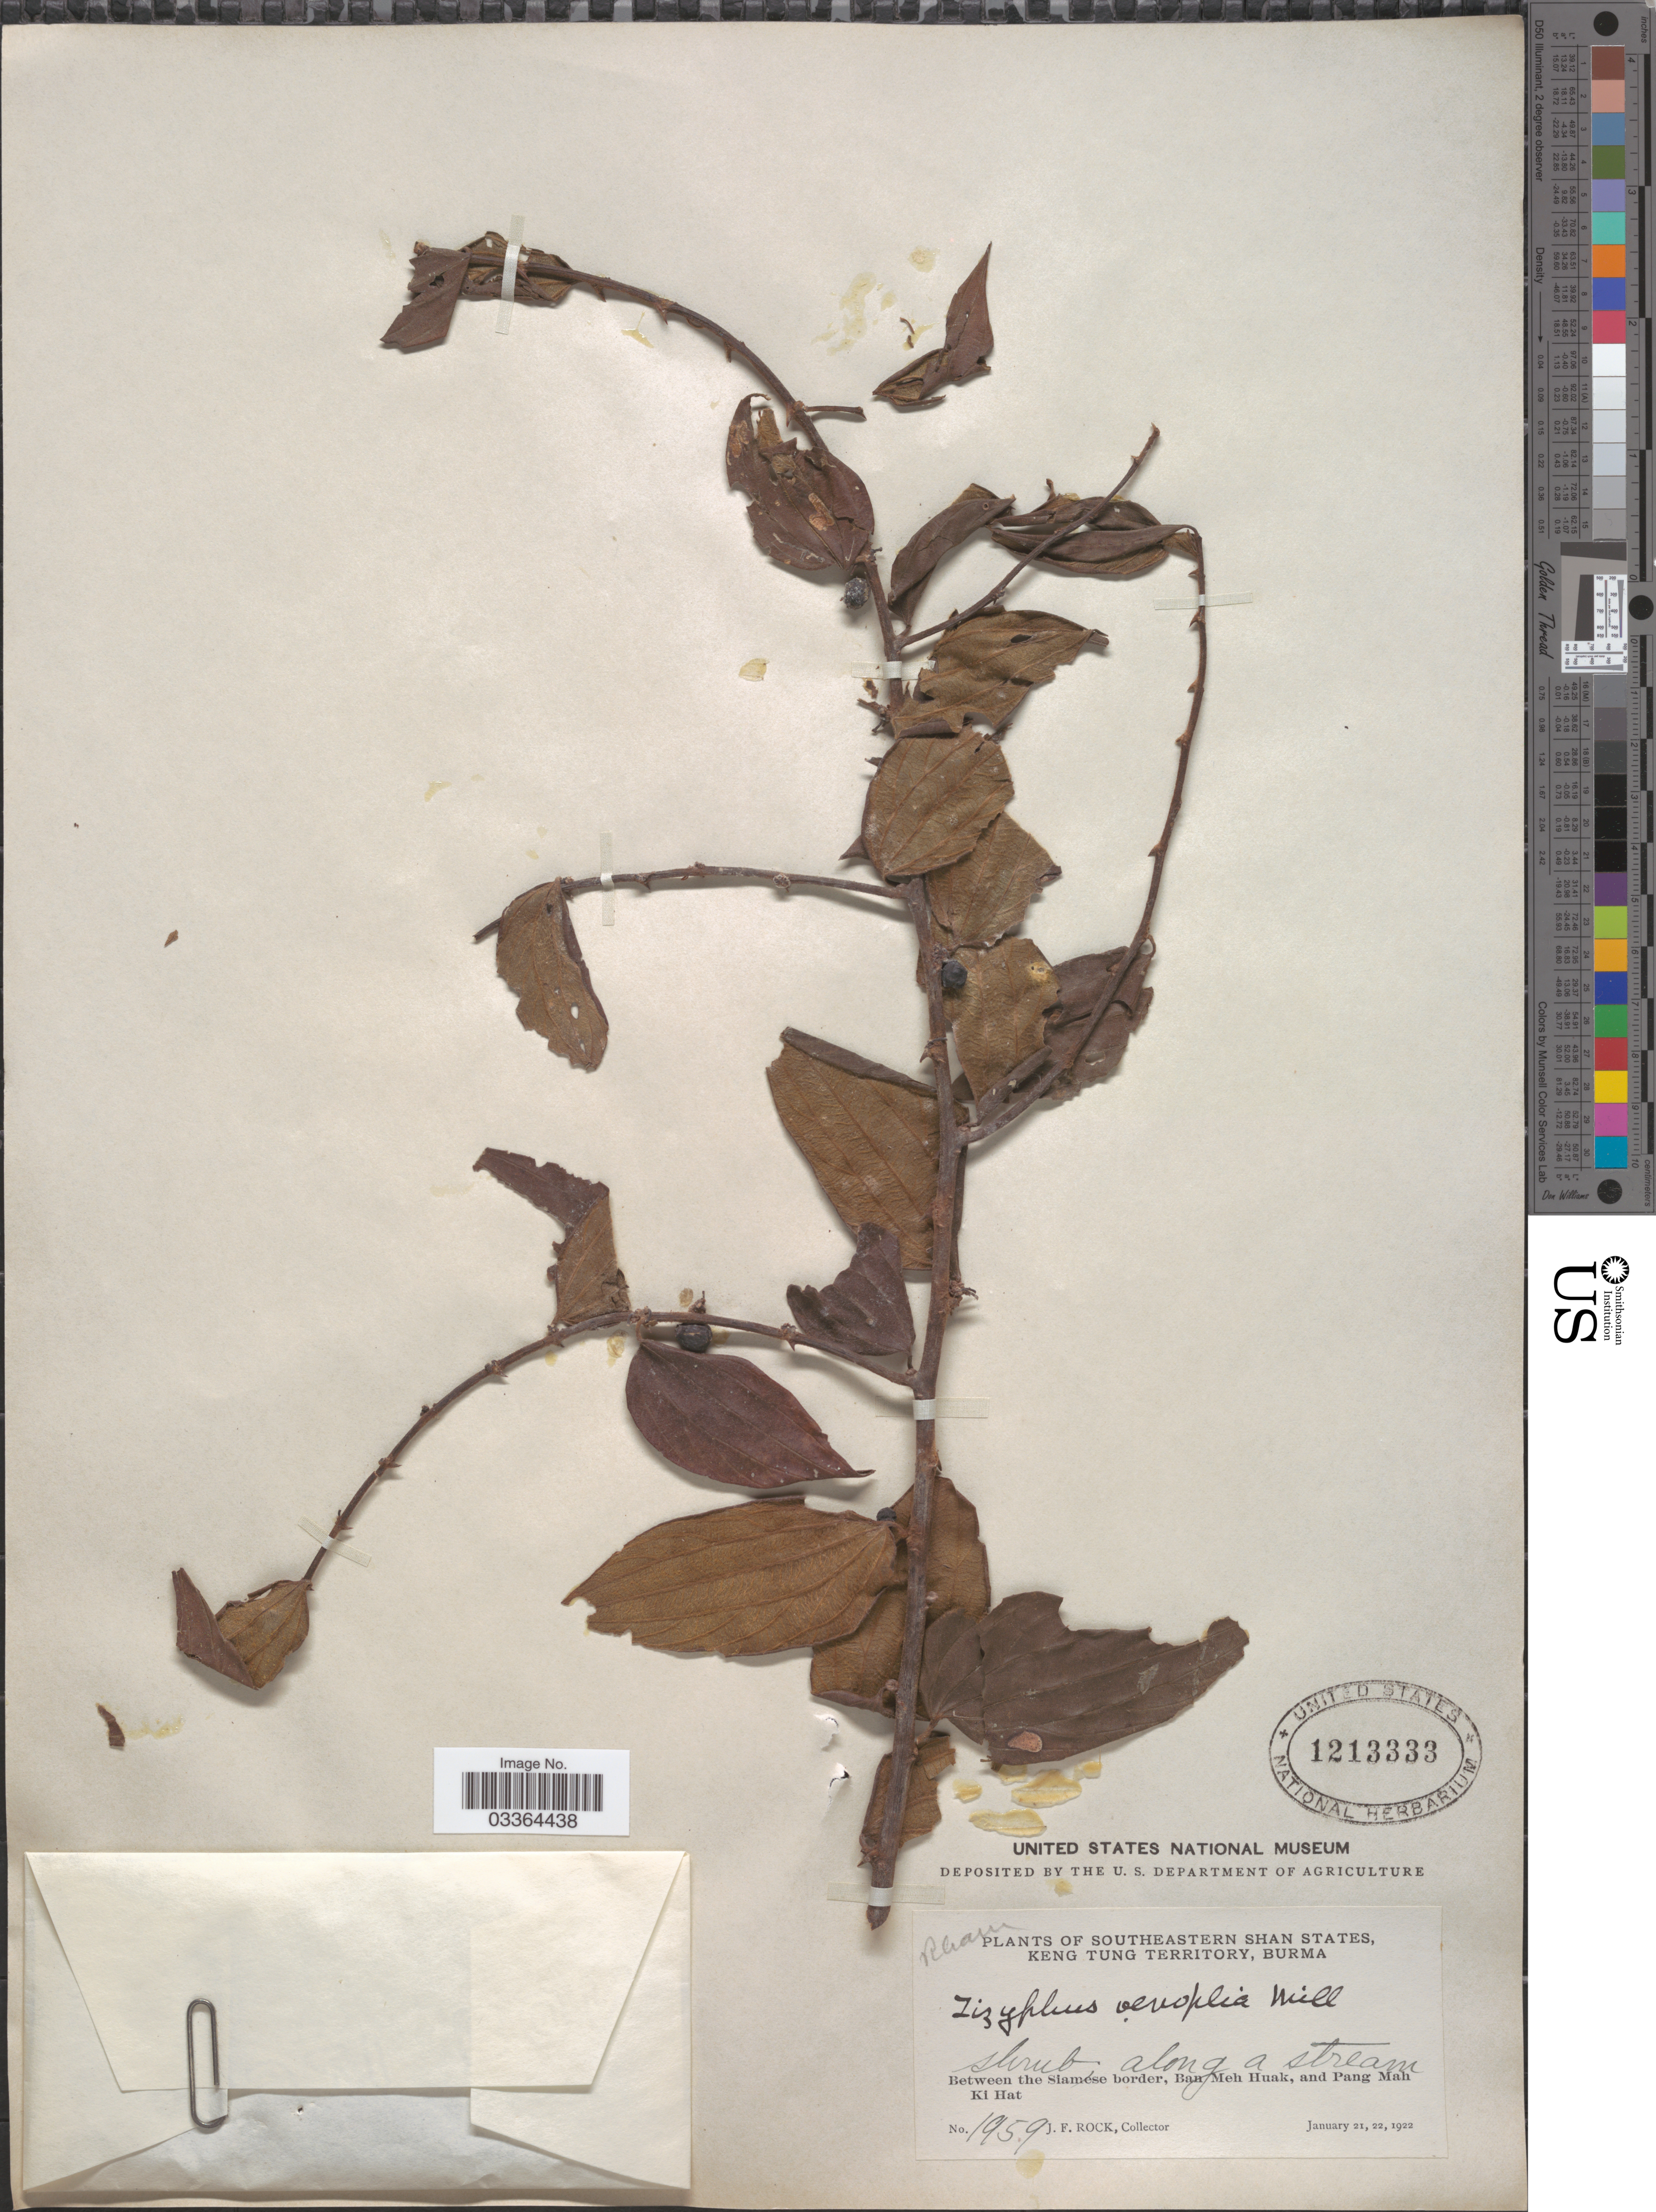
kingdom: Plantae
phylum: Tracheophyta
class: Magnoliopsida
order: Rosales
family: Rhamnaceae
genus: Ziziphus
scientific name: Ziziphus oenopolia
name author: (L.) Mill.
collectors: J. Rock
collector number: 1959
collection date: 1922-01-21/1922-01-22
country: Myanmar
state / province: Shan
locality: Southeastern Shan States, Keng Tung Territory, Burma. Between the Siamese border, Ban Meh Huak, and Pang Mah Ki Hat.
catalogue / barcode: US 1213333